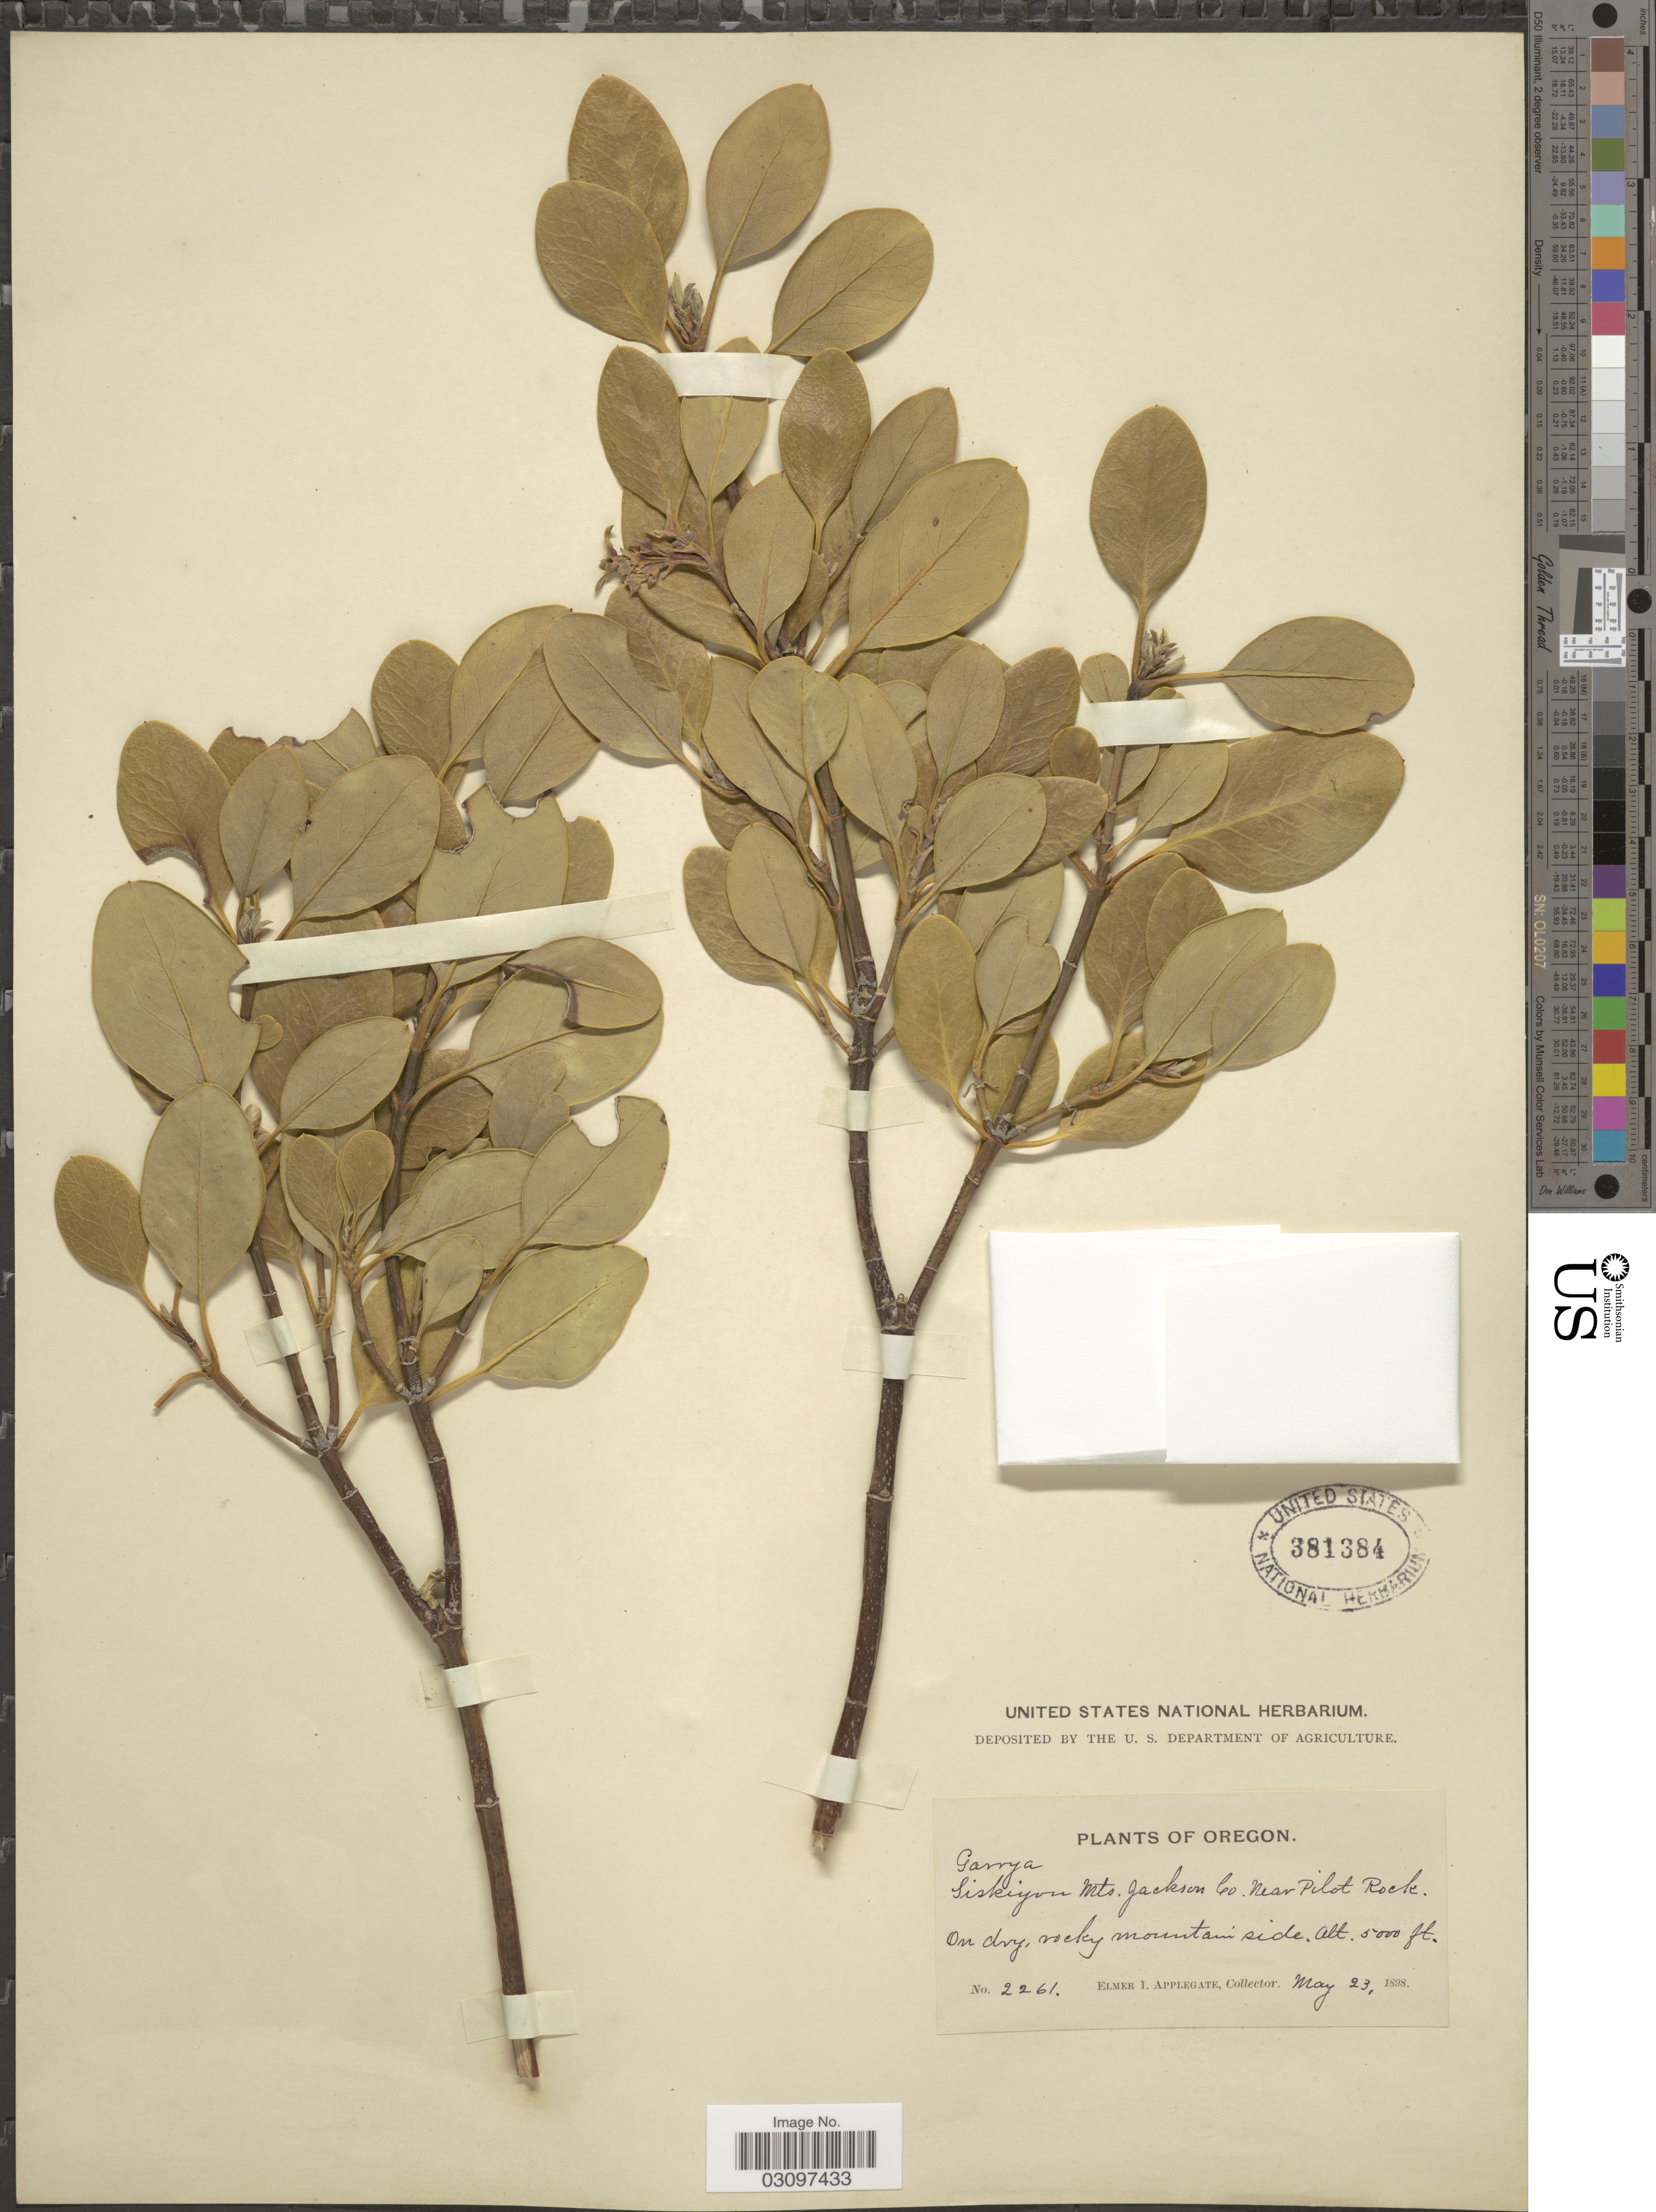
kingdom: Plantae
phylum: Tracheophyta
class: Magnoliopsida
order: Garryales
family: Garryaceae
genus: Garrya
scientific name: Garrya fremontii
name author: Torr.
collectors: E. I. Applegate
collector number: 2261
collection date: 1898-05-23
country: United States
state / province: Oregon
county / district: Jackson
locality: Siskiyou Mts. Jackson Co. Near Pilot Rock. On dry, rocky mountain side.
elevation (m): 1524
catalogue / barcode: US 381384